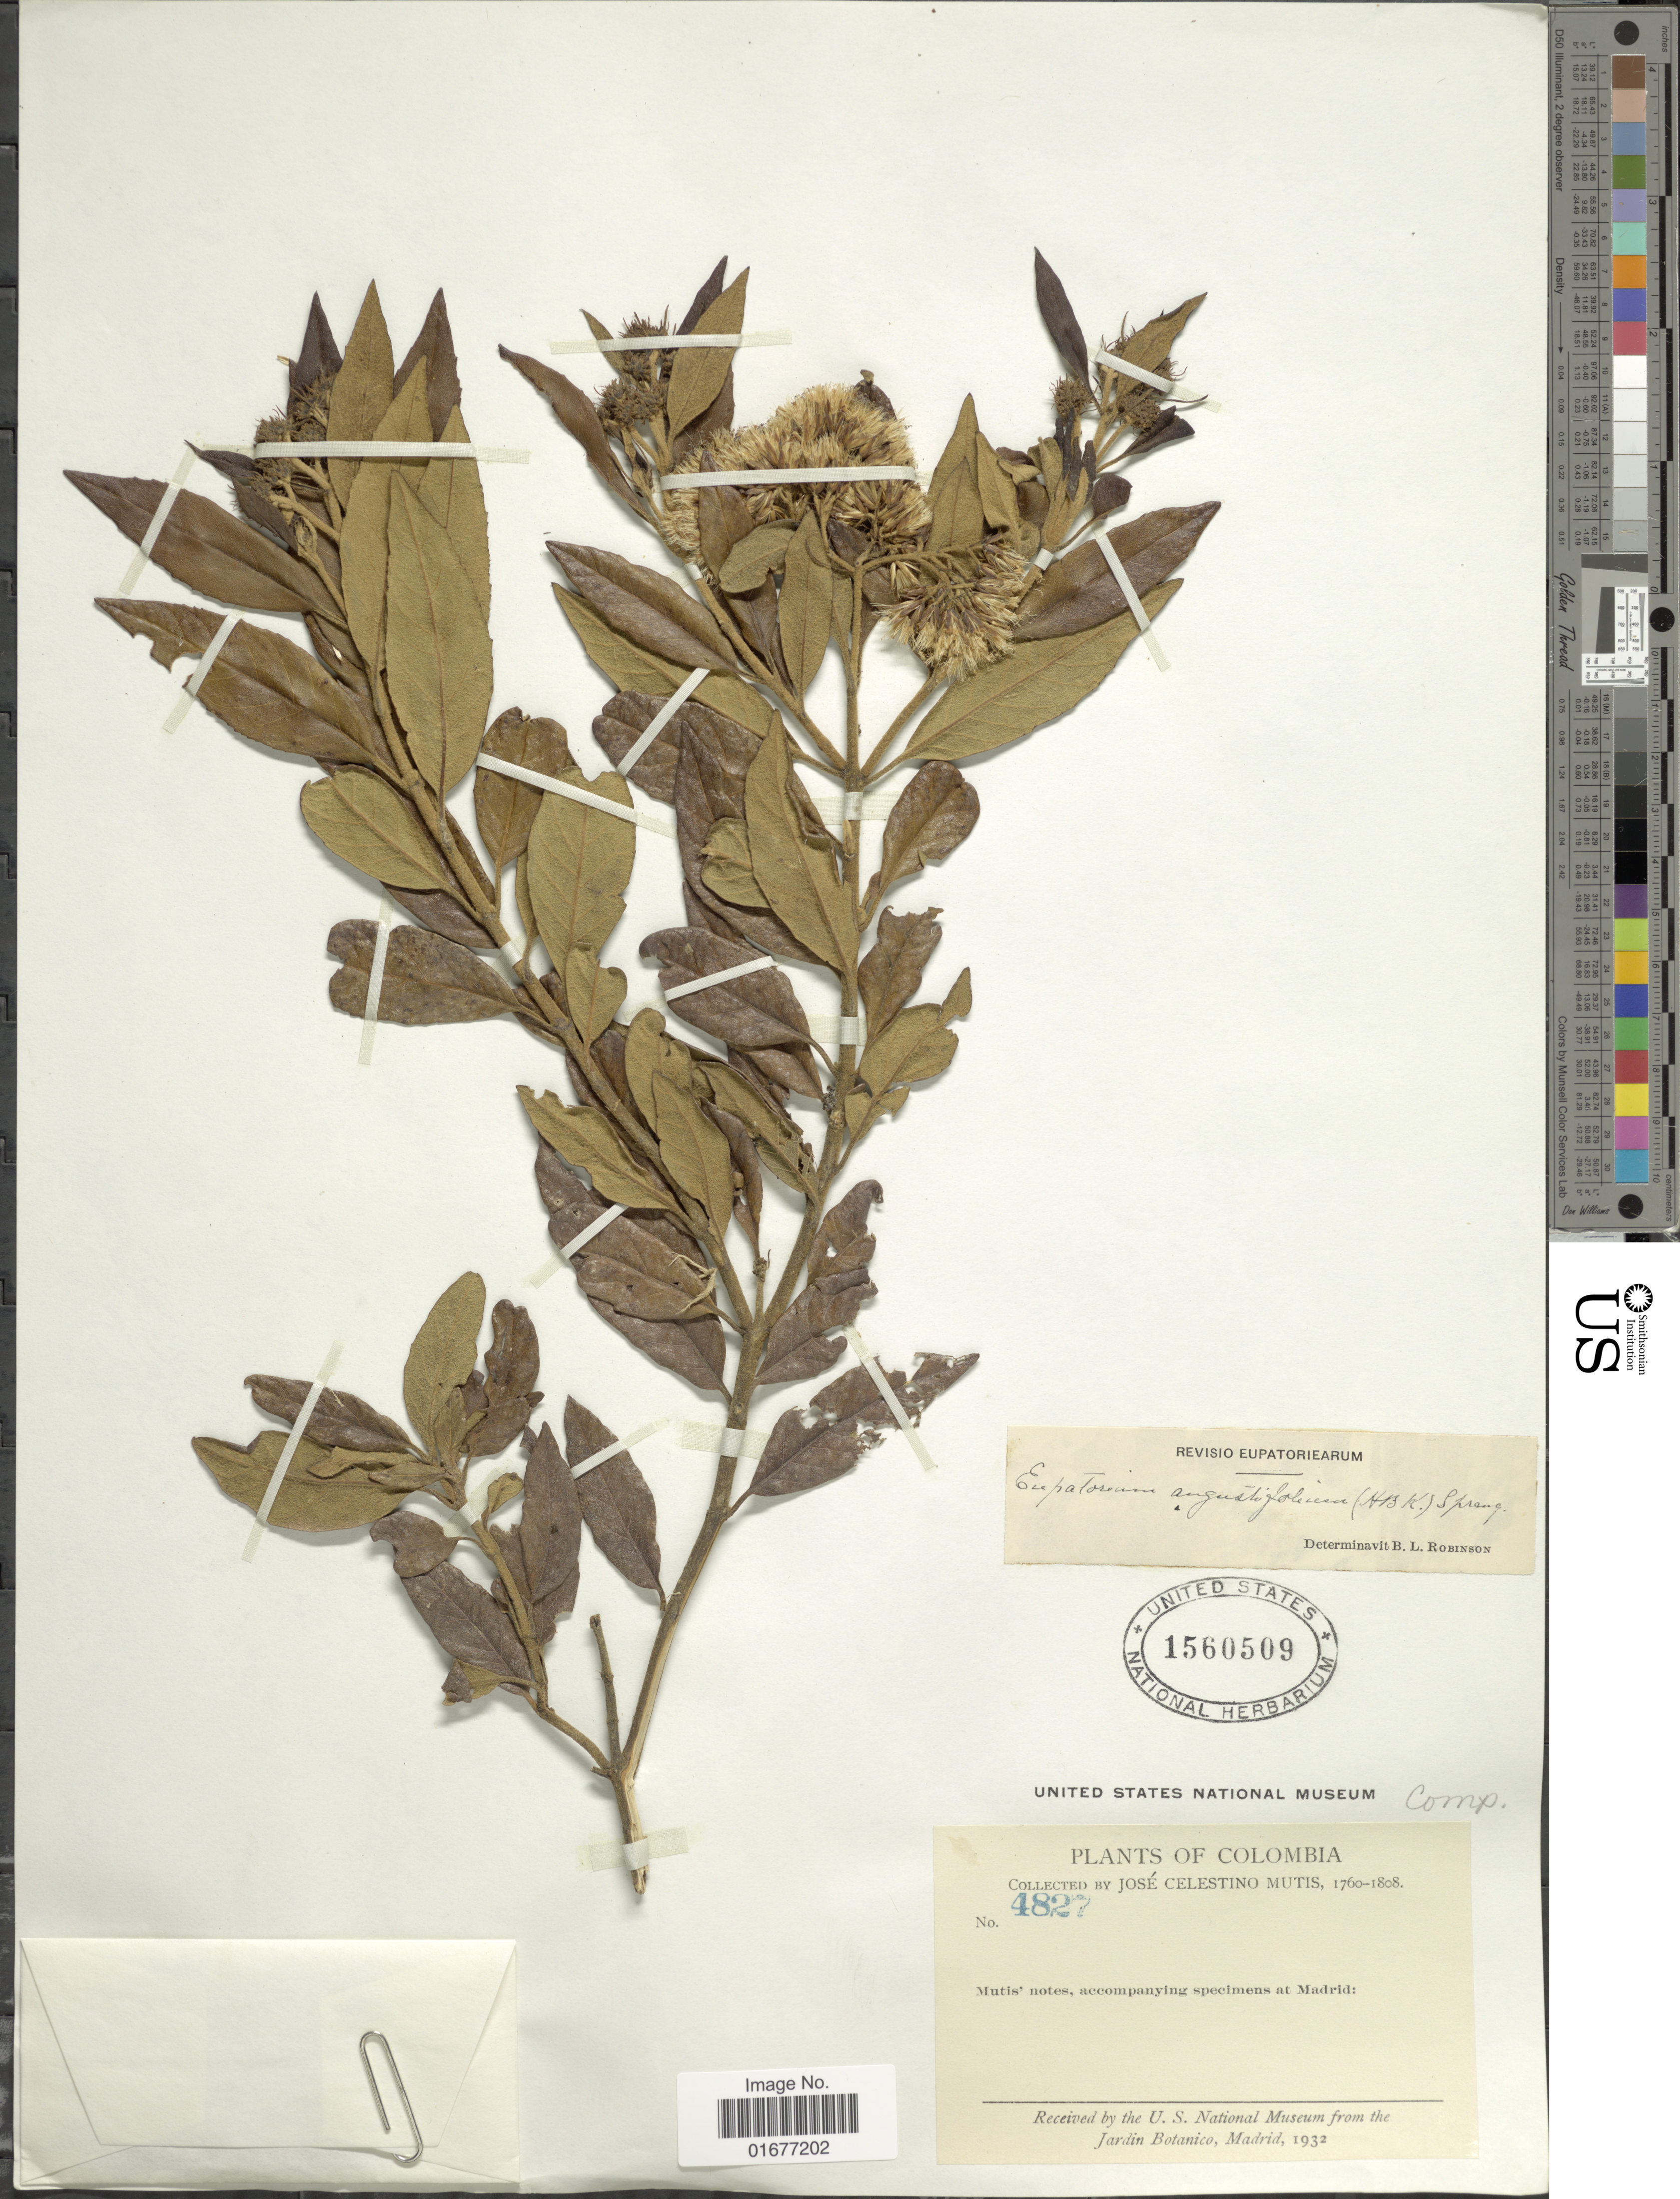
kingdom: Plantae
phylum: Tracheophyta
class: Magnoliopsida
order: Asterales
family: Asteraceae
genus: Ageratina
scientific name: Ageratina angustifolia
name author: (Kunth) R.M. King & H. Rob.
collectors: J. C. B. Mutis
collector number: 4827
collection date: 1760/1808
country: Colombia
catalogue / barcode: US 1560509